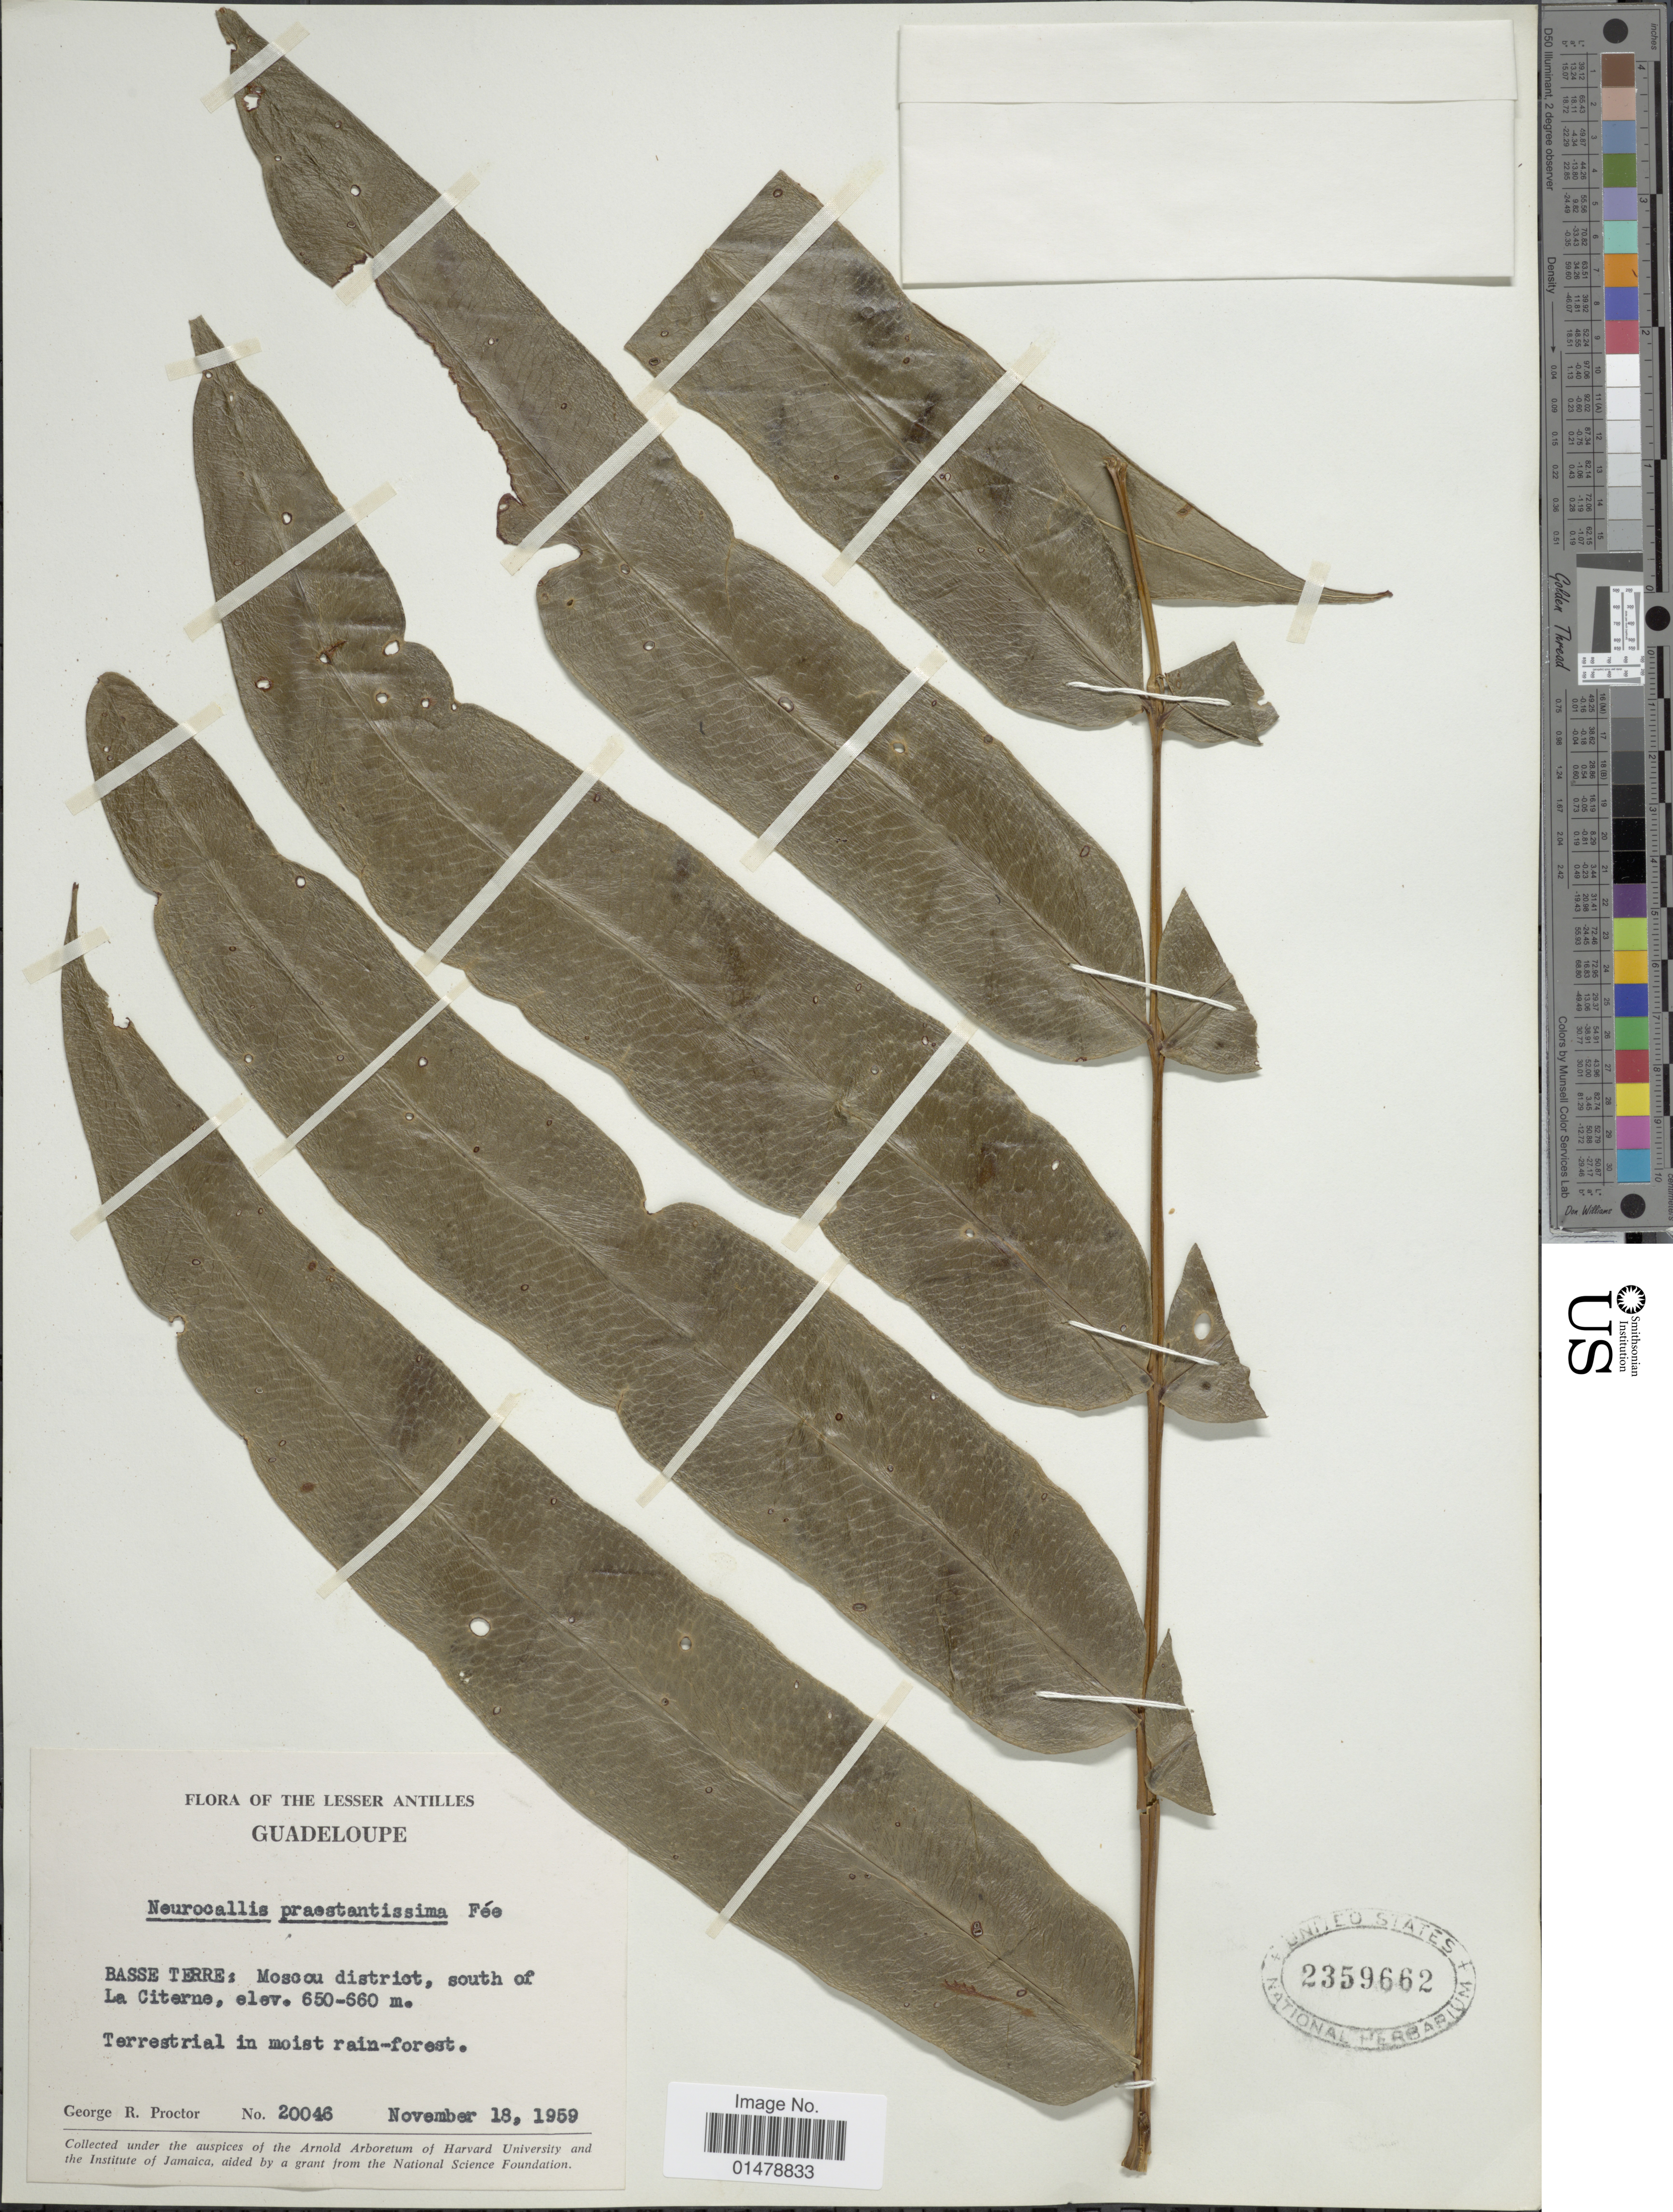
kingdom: Plantae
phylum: Tracheophyta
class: Polypodiopsida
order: Polypodiales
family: Pteridaceae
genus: Pteris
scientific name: Pteris praestantissima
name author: (Bory ex Fée) Christenh.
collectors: G. R. Proctor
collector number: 20046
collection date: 1959-11-18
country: Guadeloupe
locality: The Lesser Antilles. Basse terre: Moscou district, south of La Citerne.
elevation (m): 650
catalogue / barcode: US 2359662